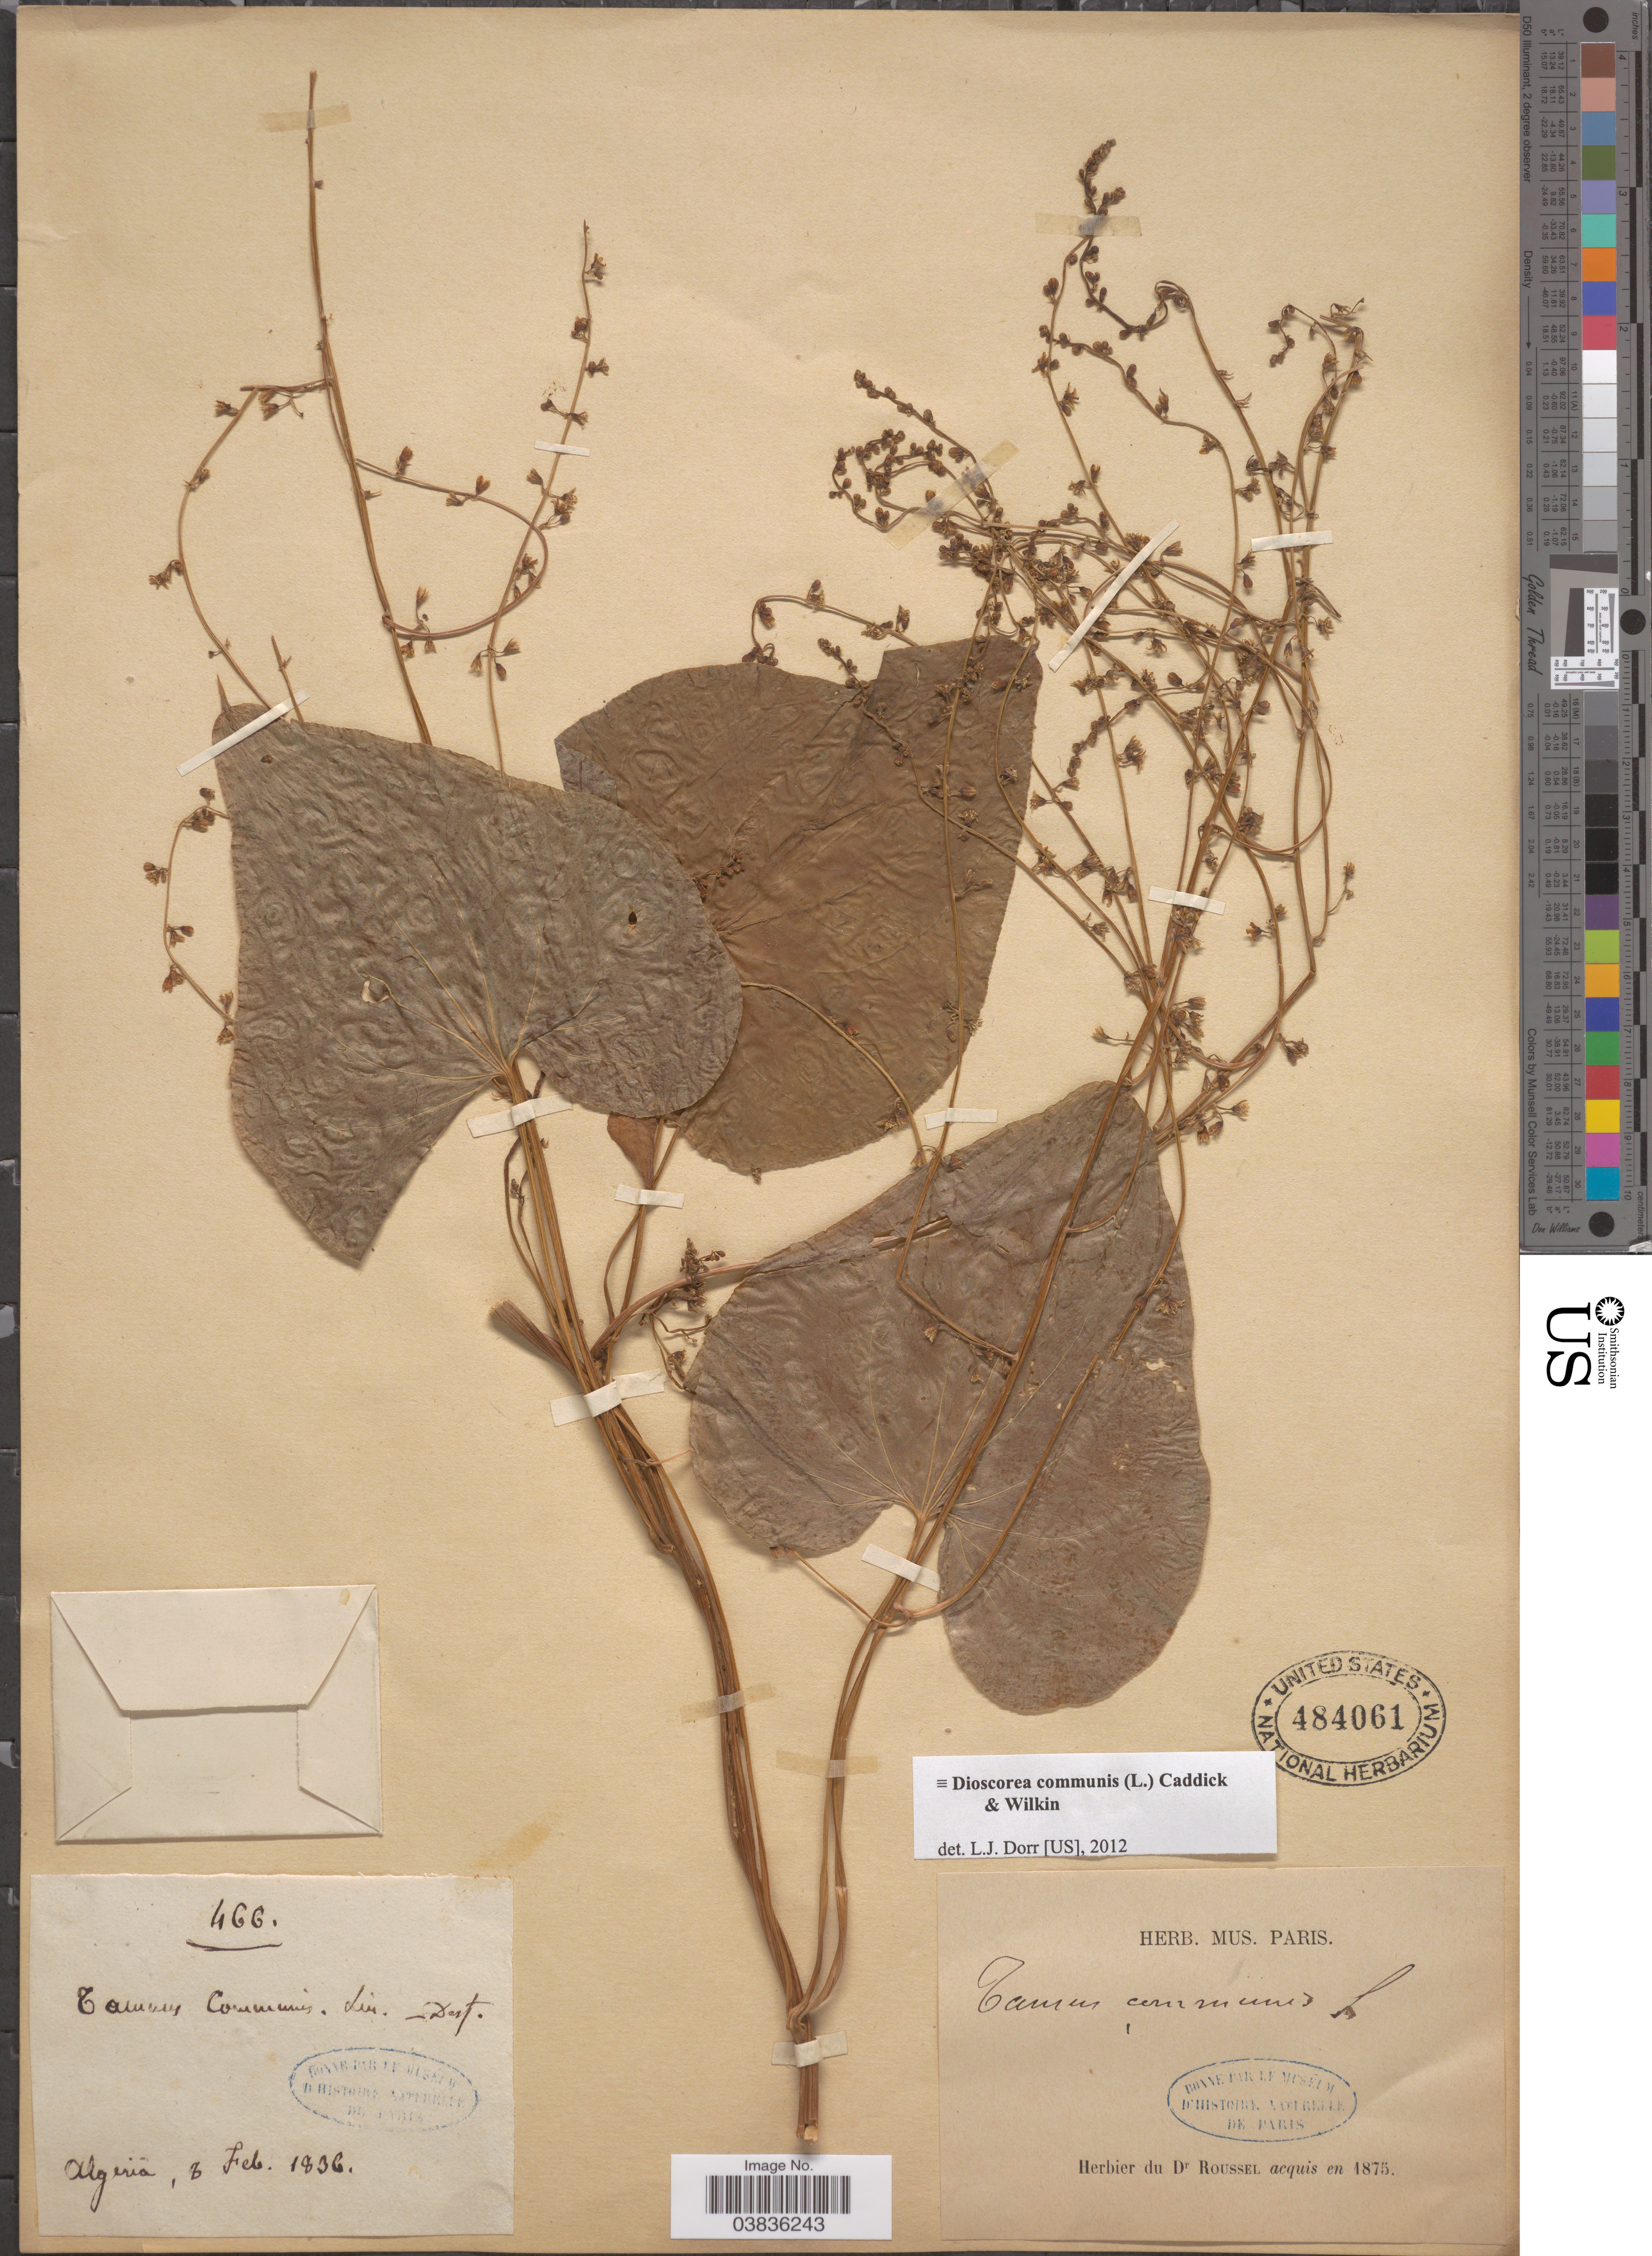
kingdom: Plantae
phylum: Tracheophyta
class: Liliopsida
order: Dioscoreales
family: Dioscoreaceae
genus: Dioscorea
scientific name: Dioscorea communis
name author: (L.) Caddick & Wilkin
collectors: -. Roussel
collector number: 466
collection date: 1836-02-02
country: Algeria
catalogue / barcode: US 484061